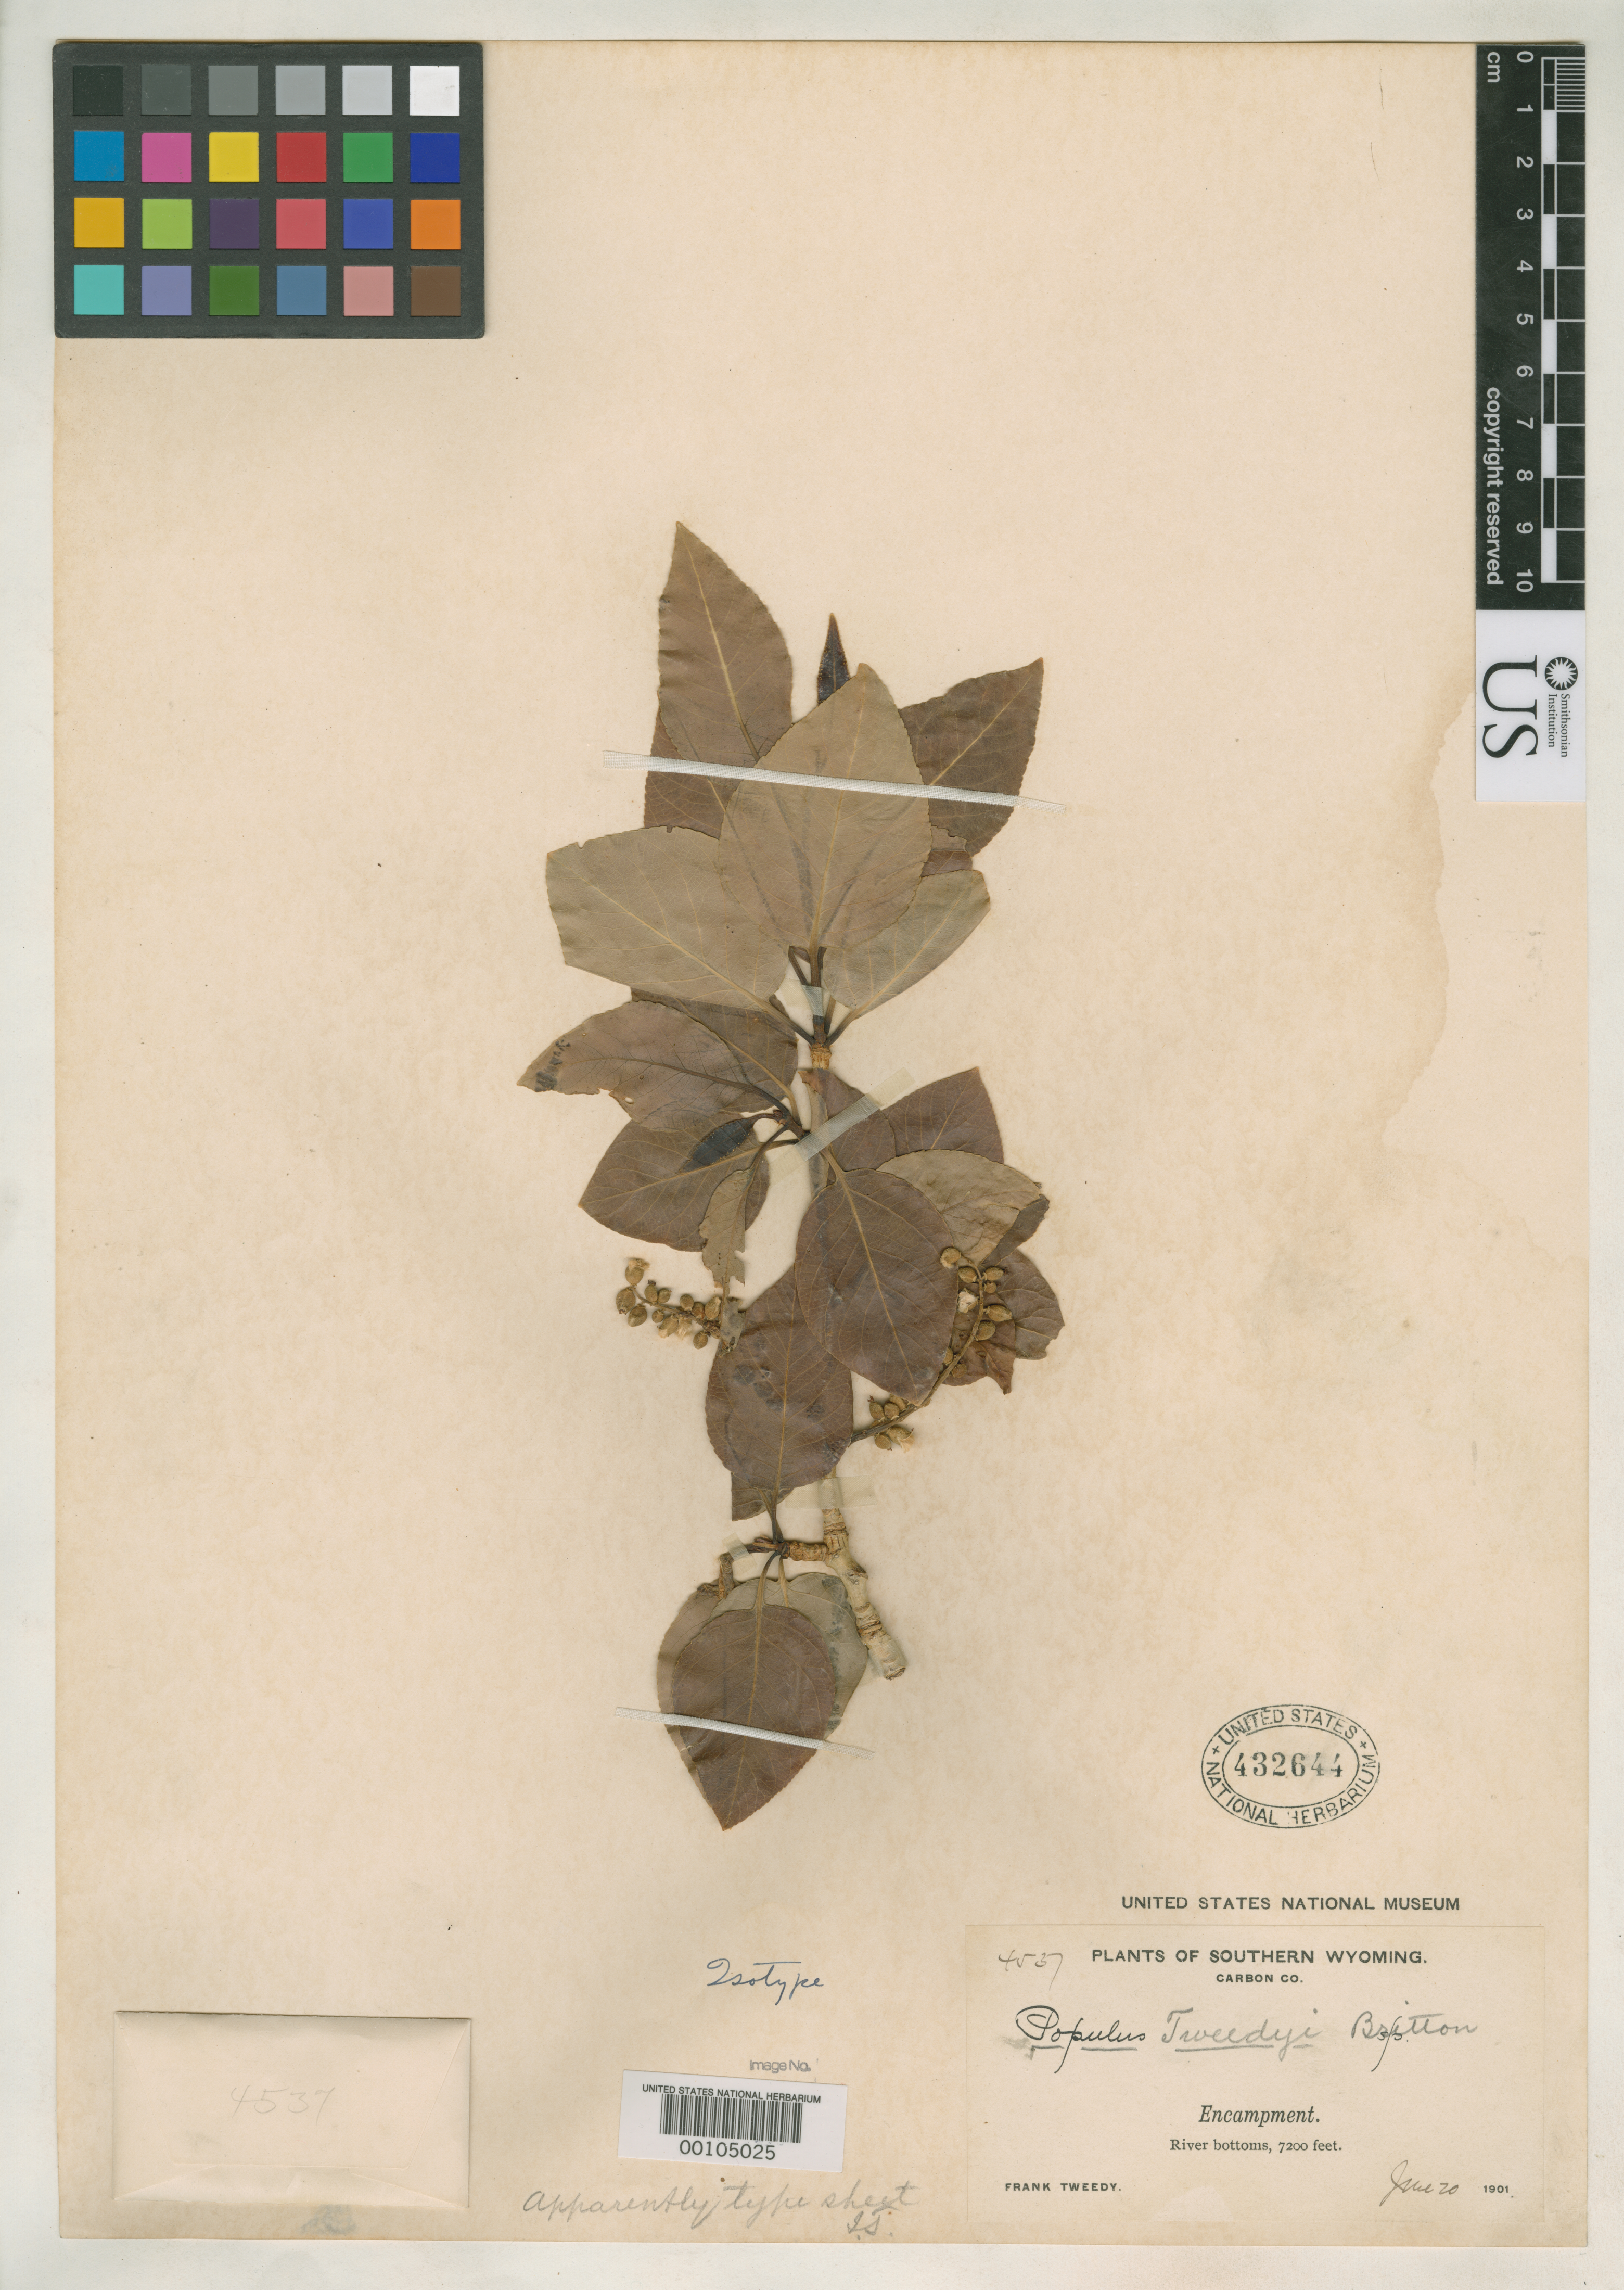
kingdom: Plantae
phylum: Tracheophyta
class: Magnoliopsida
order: Malpighiales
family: Salicaceae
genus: Populus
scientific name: Populus tweedyi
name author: Britton in Britton & Shafer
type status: Isotype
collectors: F. Tweedy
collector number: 4537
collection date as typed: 20 Jun 1901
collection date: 1901-06-20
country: United States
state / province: Wyoming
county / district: Carbon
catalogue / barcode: US 432644